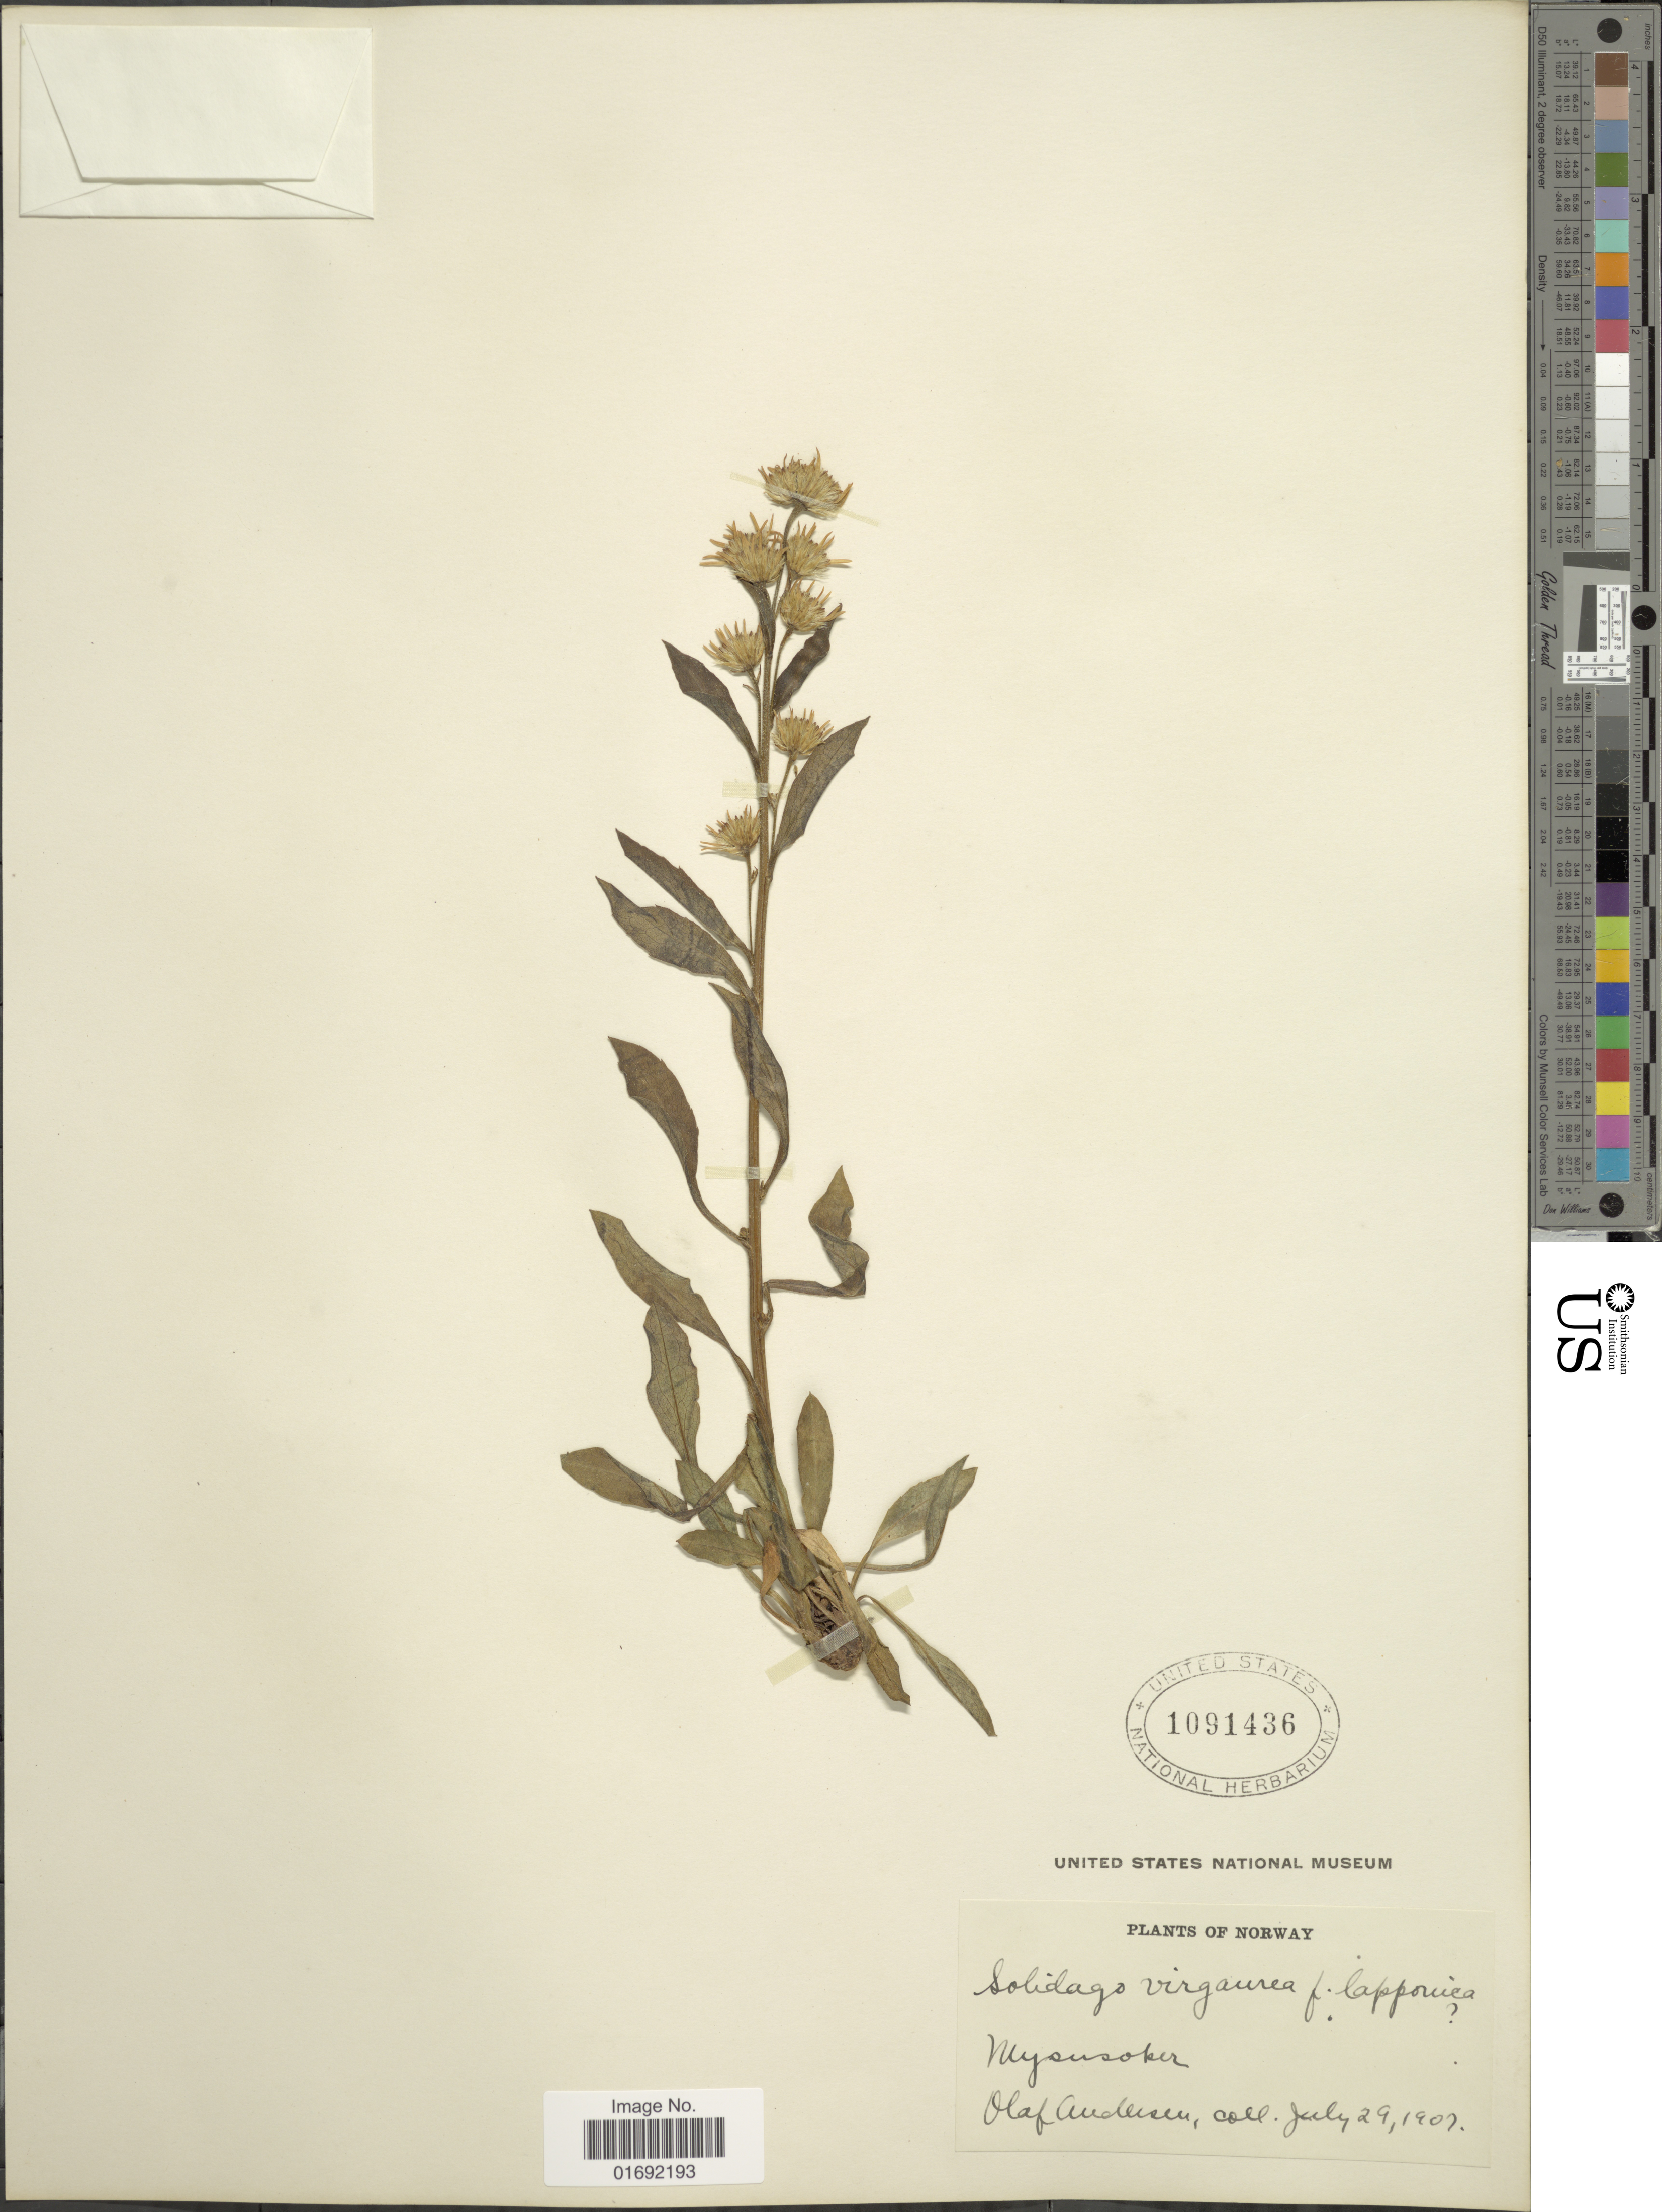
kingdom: Plantae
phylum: Tracheophyta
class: Magnoliopsida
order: Asterales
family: Asteraceae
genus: Solidago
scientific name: Solidago virgaurea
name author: L.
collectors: O. Andersen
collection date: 1907-07-29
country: Norway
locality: Mysusoter.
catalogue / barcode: US 1091436